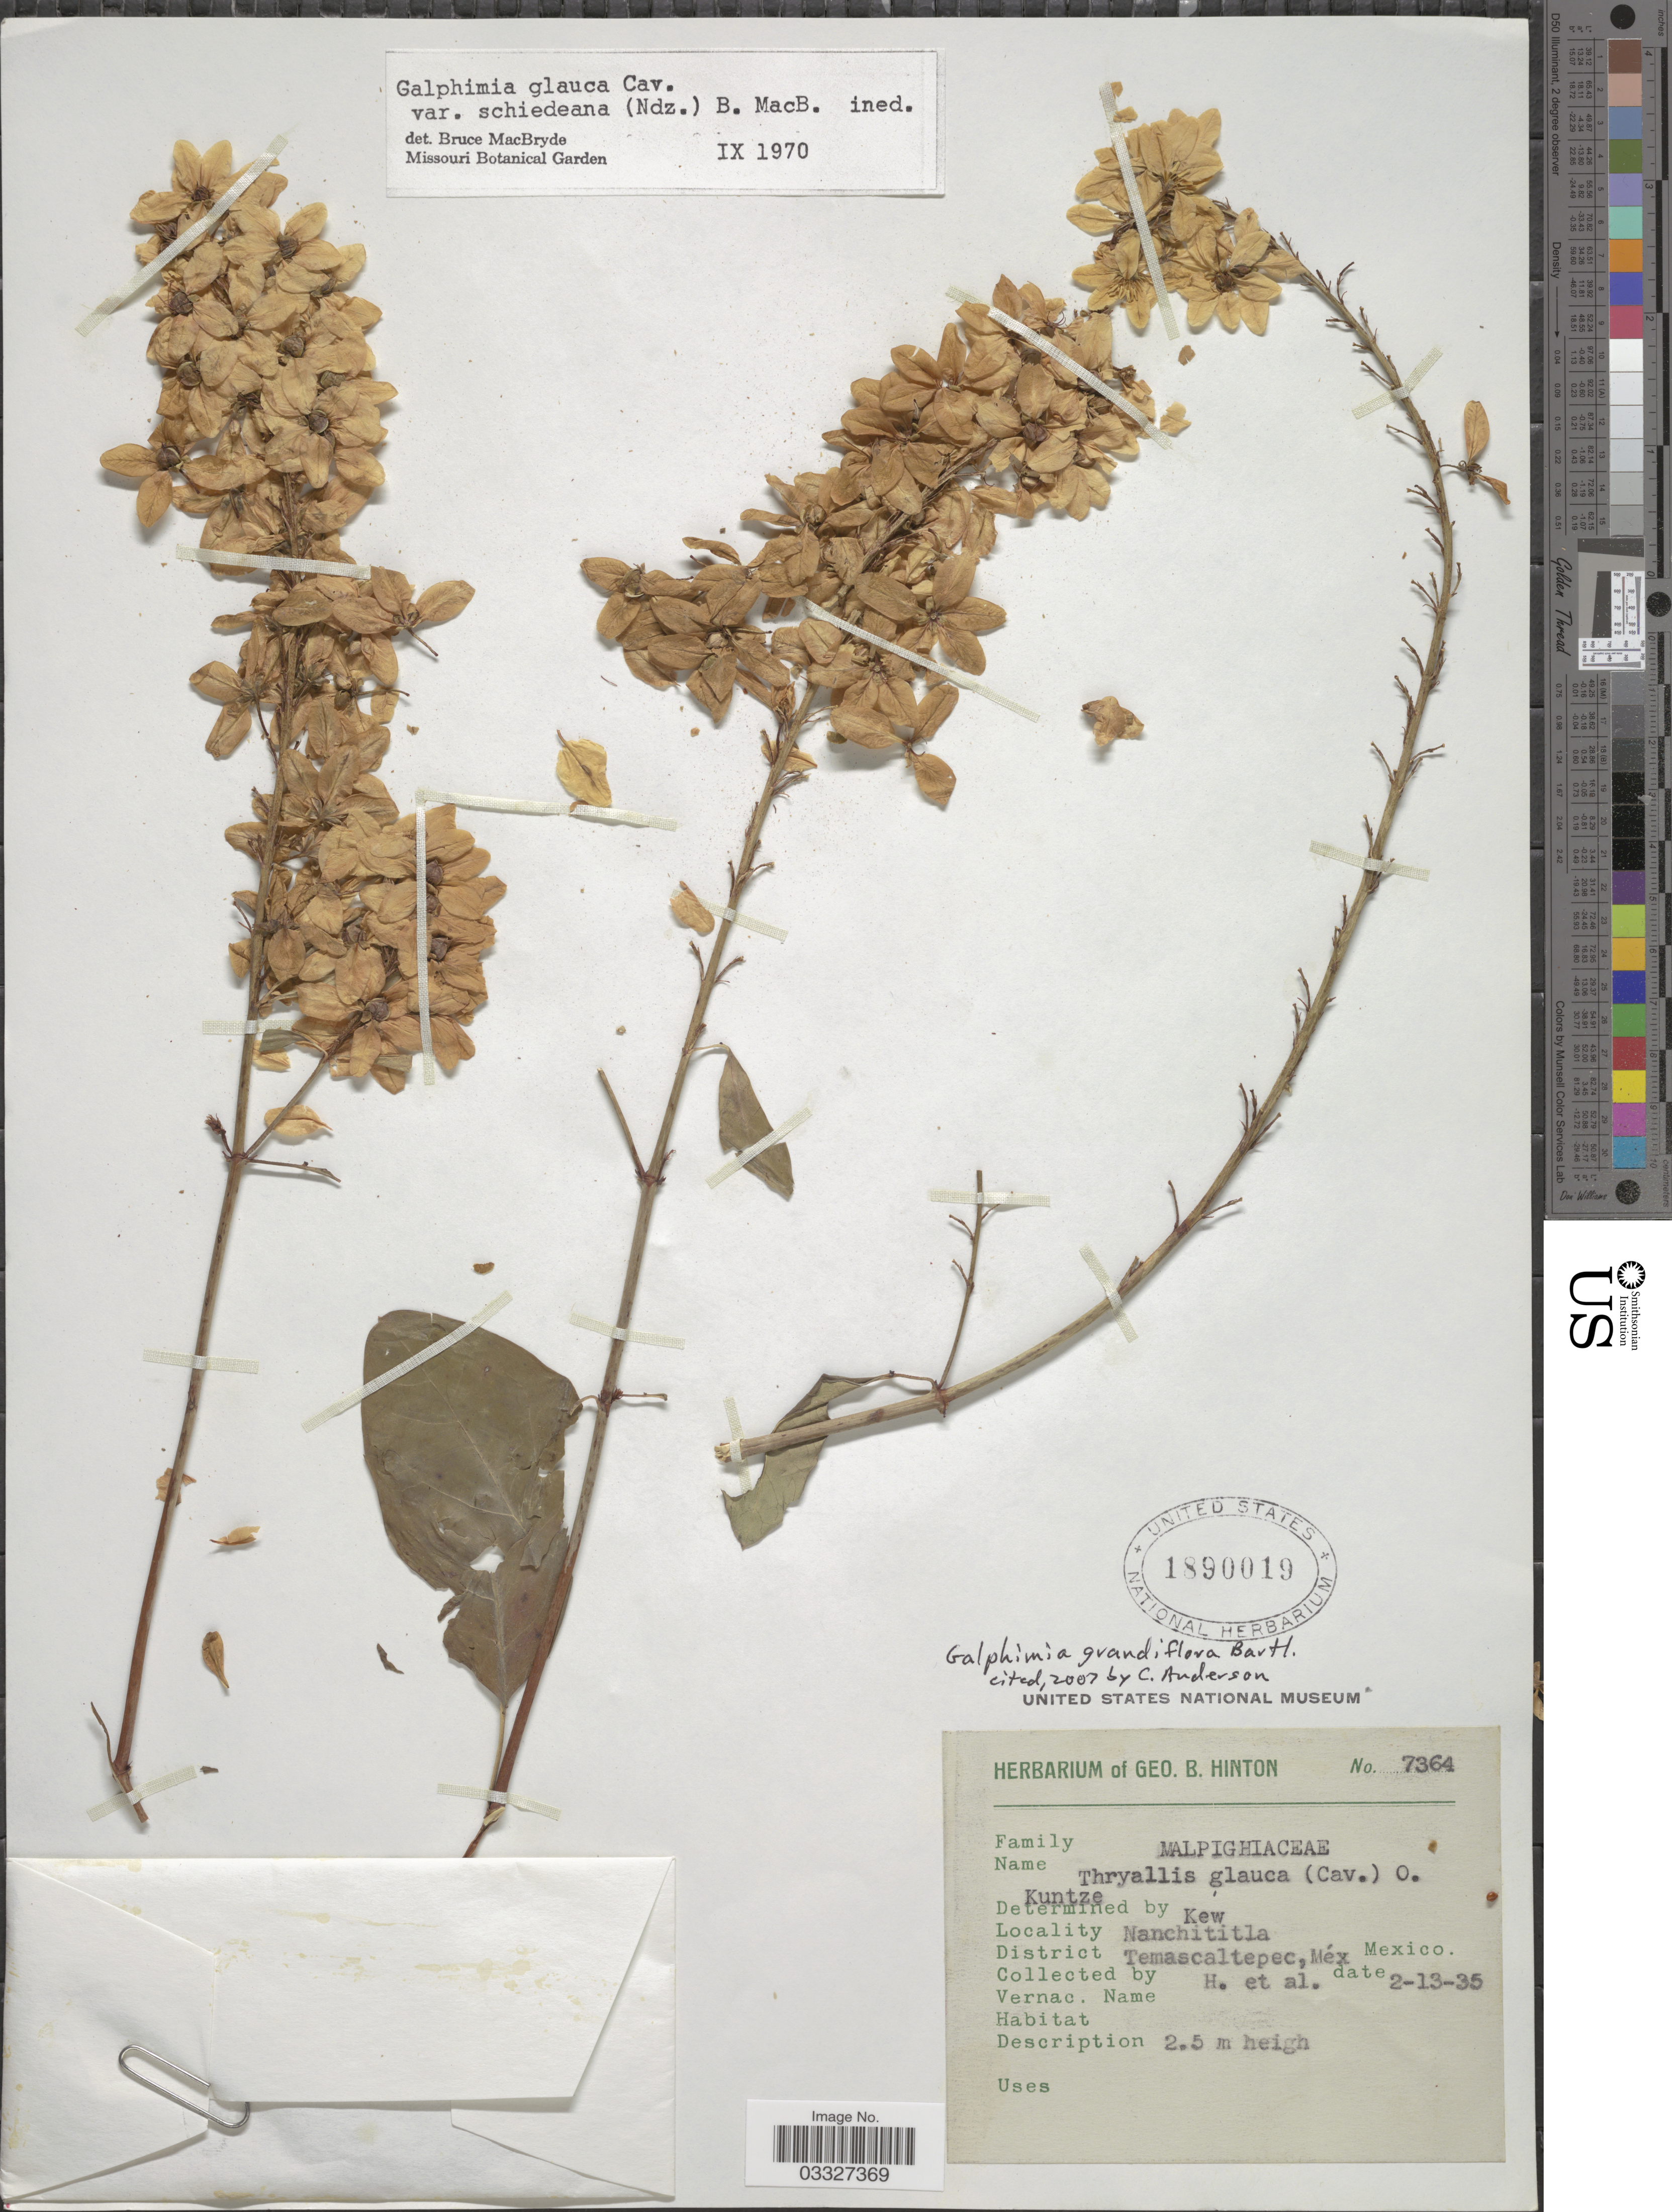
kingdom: Plantae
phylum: Tracheophyta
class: Magnoliopsida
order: Malpighiales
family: Malpighiaceae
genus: Galphimia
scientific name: Galphimia grandiflora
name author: Bartl.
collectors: G. B. Hinton & et al.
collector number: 7364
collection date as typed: Transcribed d/m/y: 13/2/35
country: Mexico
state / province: México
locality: Nanchitatla, District Temascaltepec.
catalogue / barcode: US 1890019